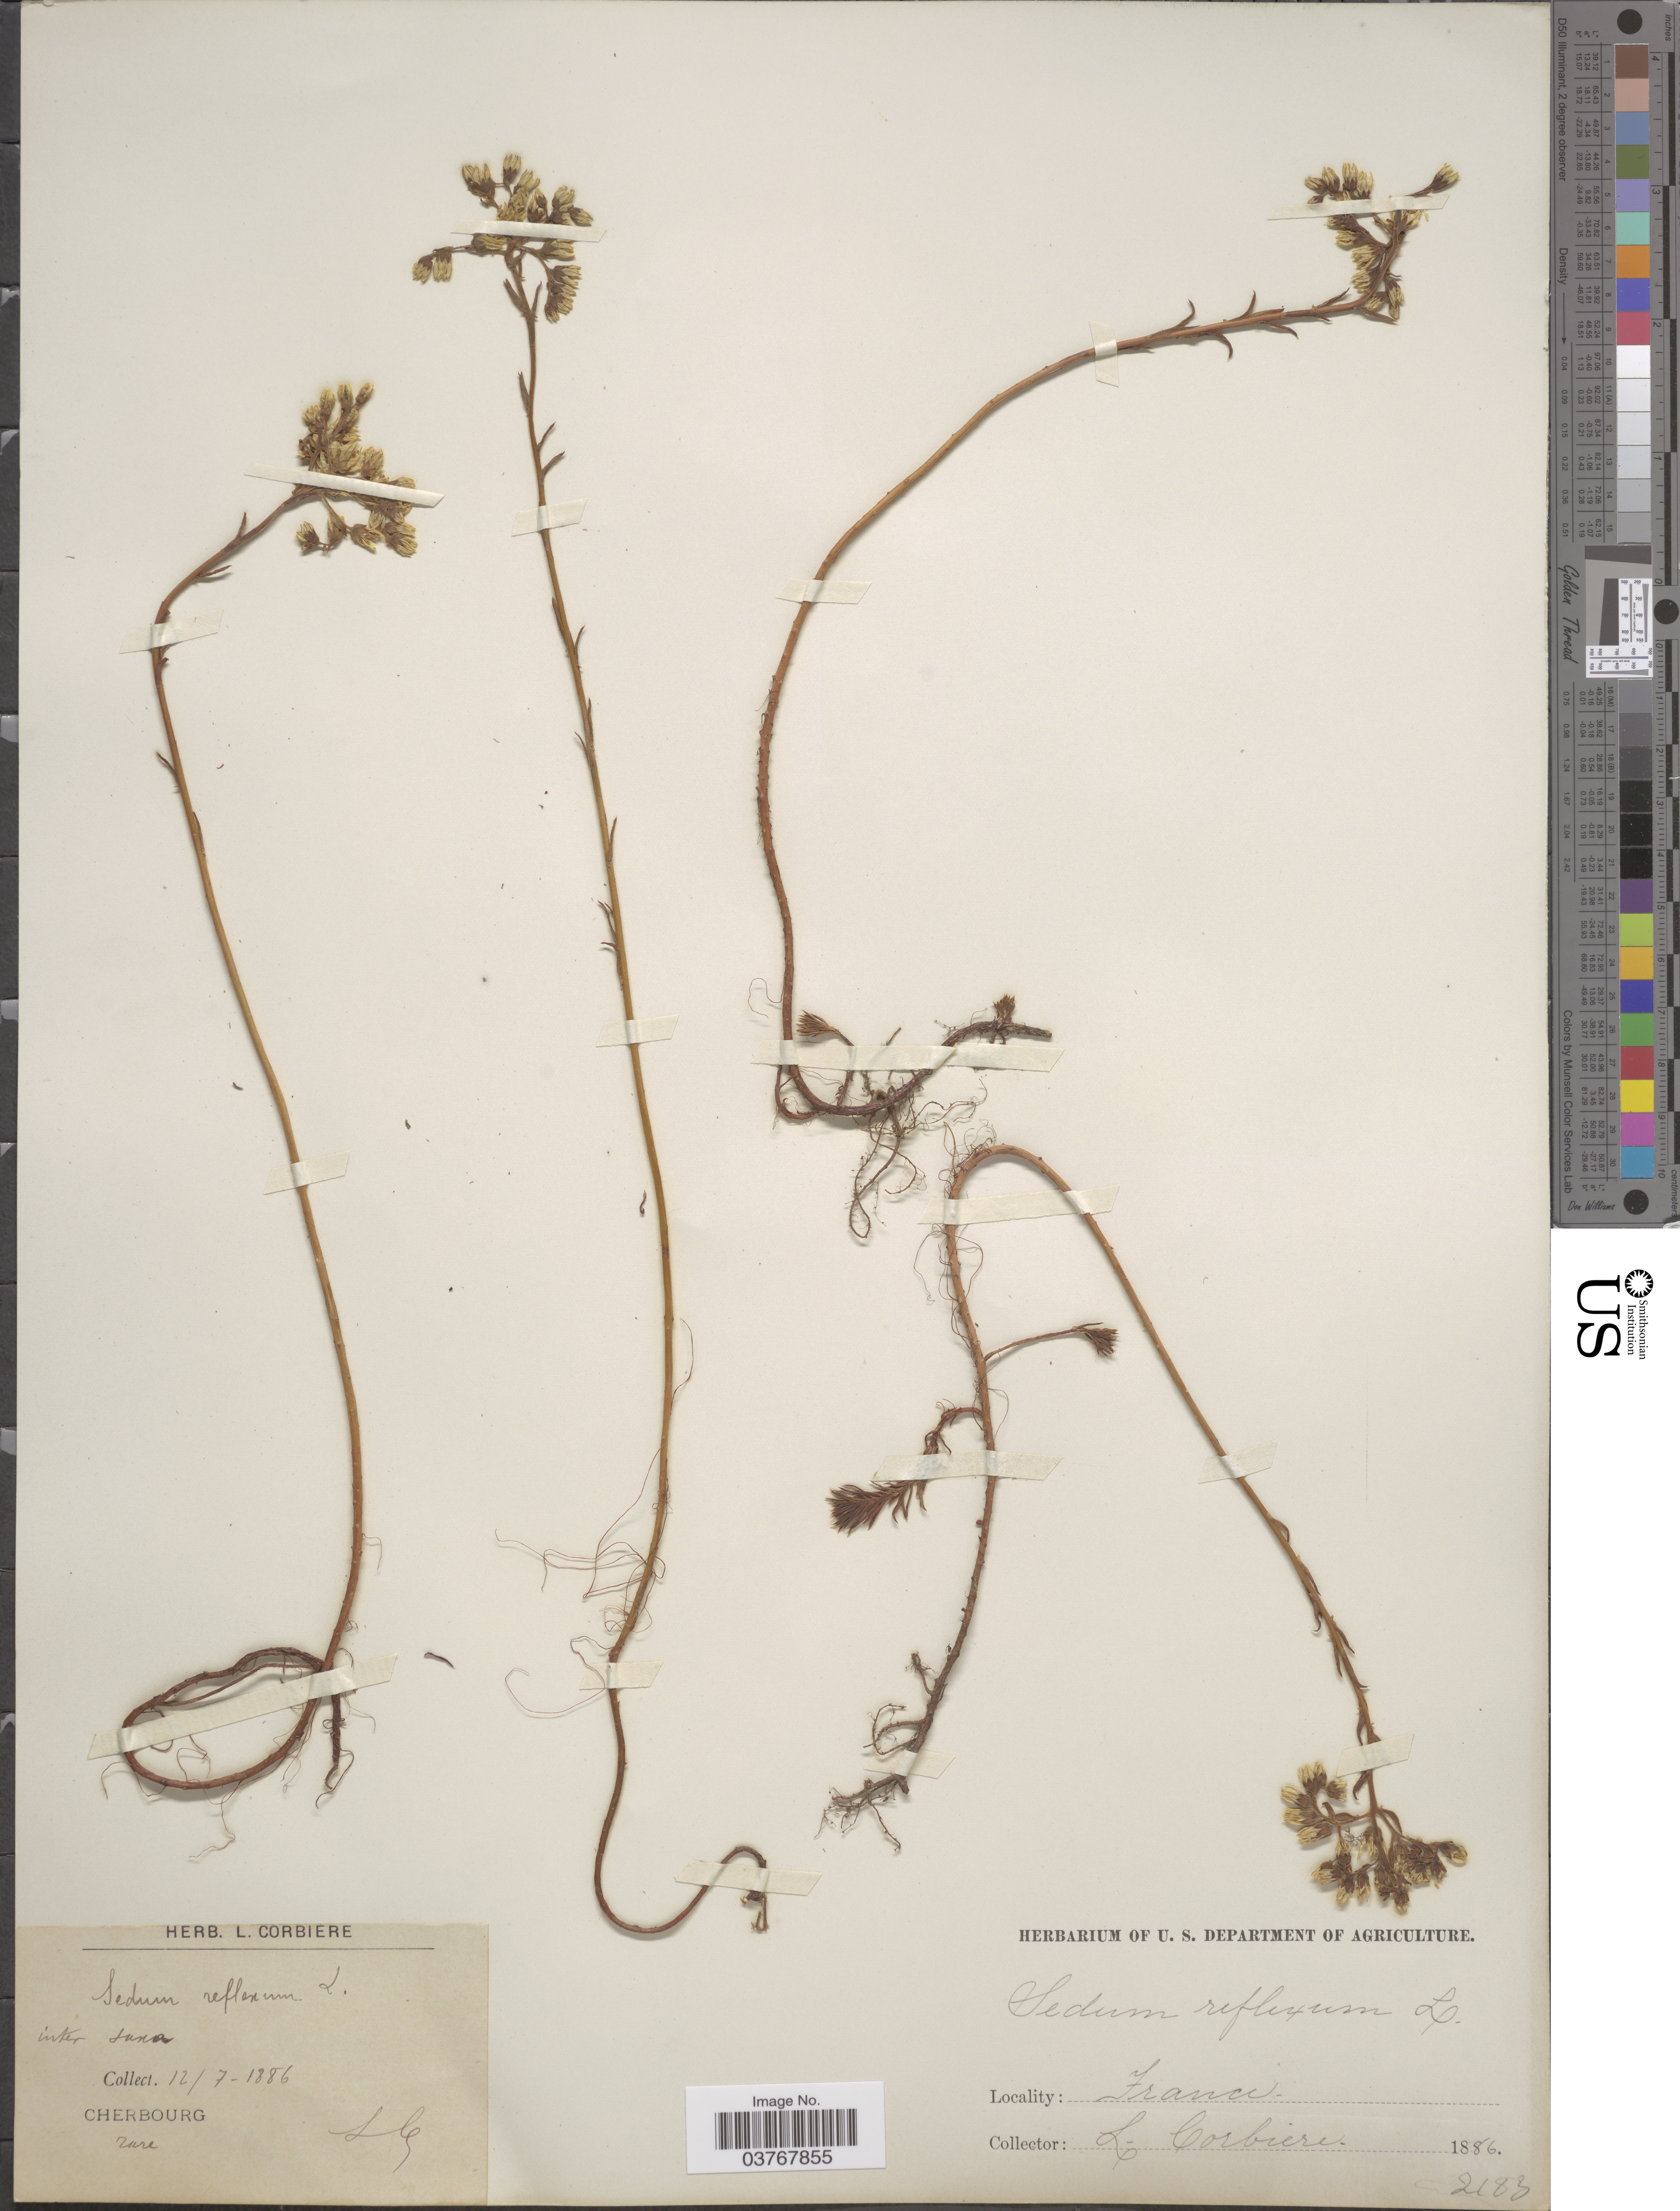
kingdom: Plantae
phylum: Tracheophyta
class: Magnoliopsida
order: Saxifragales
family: Crassulaceae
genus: Petrosedum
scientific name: Petrosedum rupestre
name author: (L.) P.V. Heath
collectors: L. Corbière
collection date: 1886-07-12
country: France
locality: Inter Sana [interpreted]. Cherbourg.